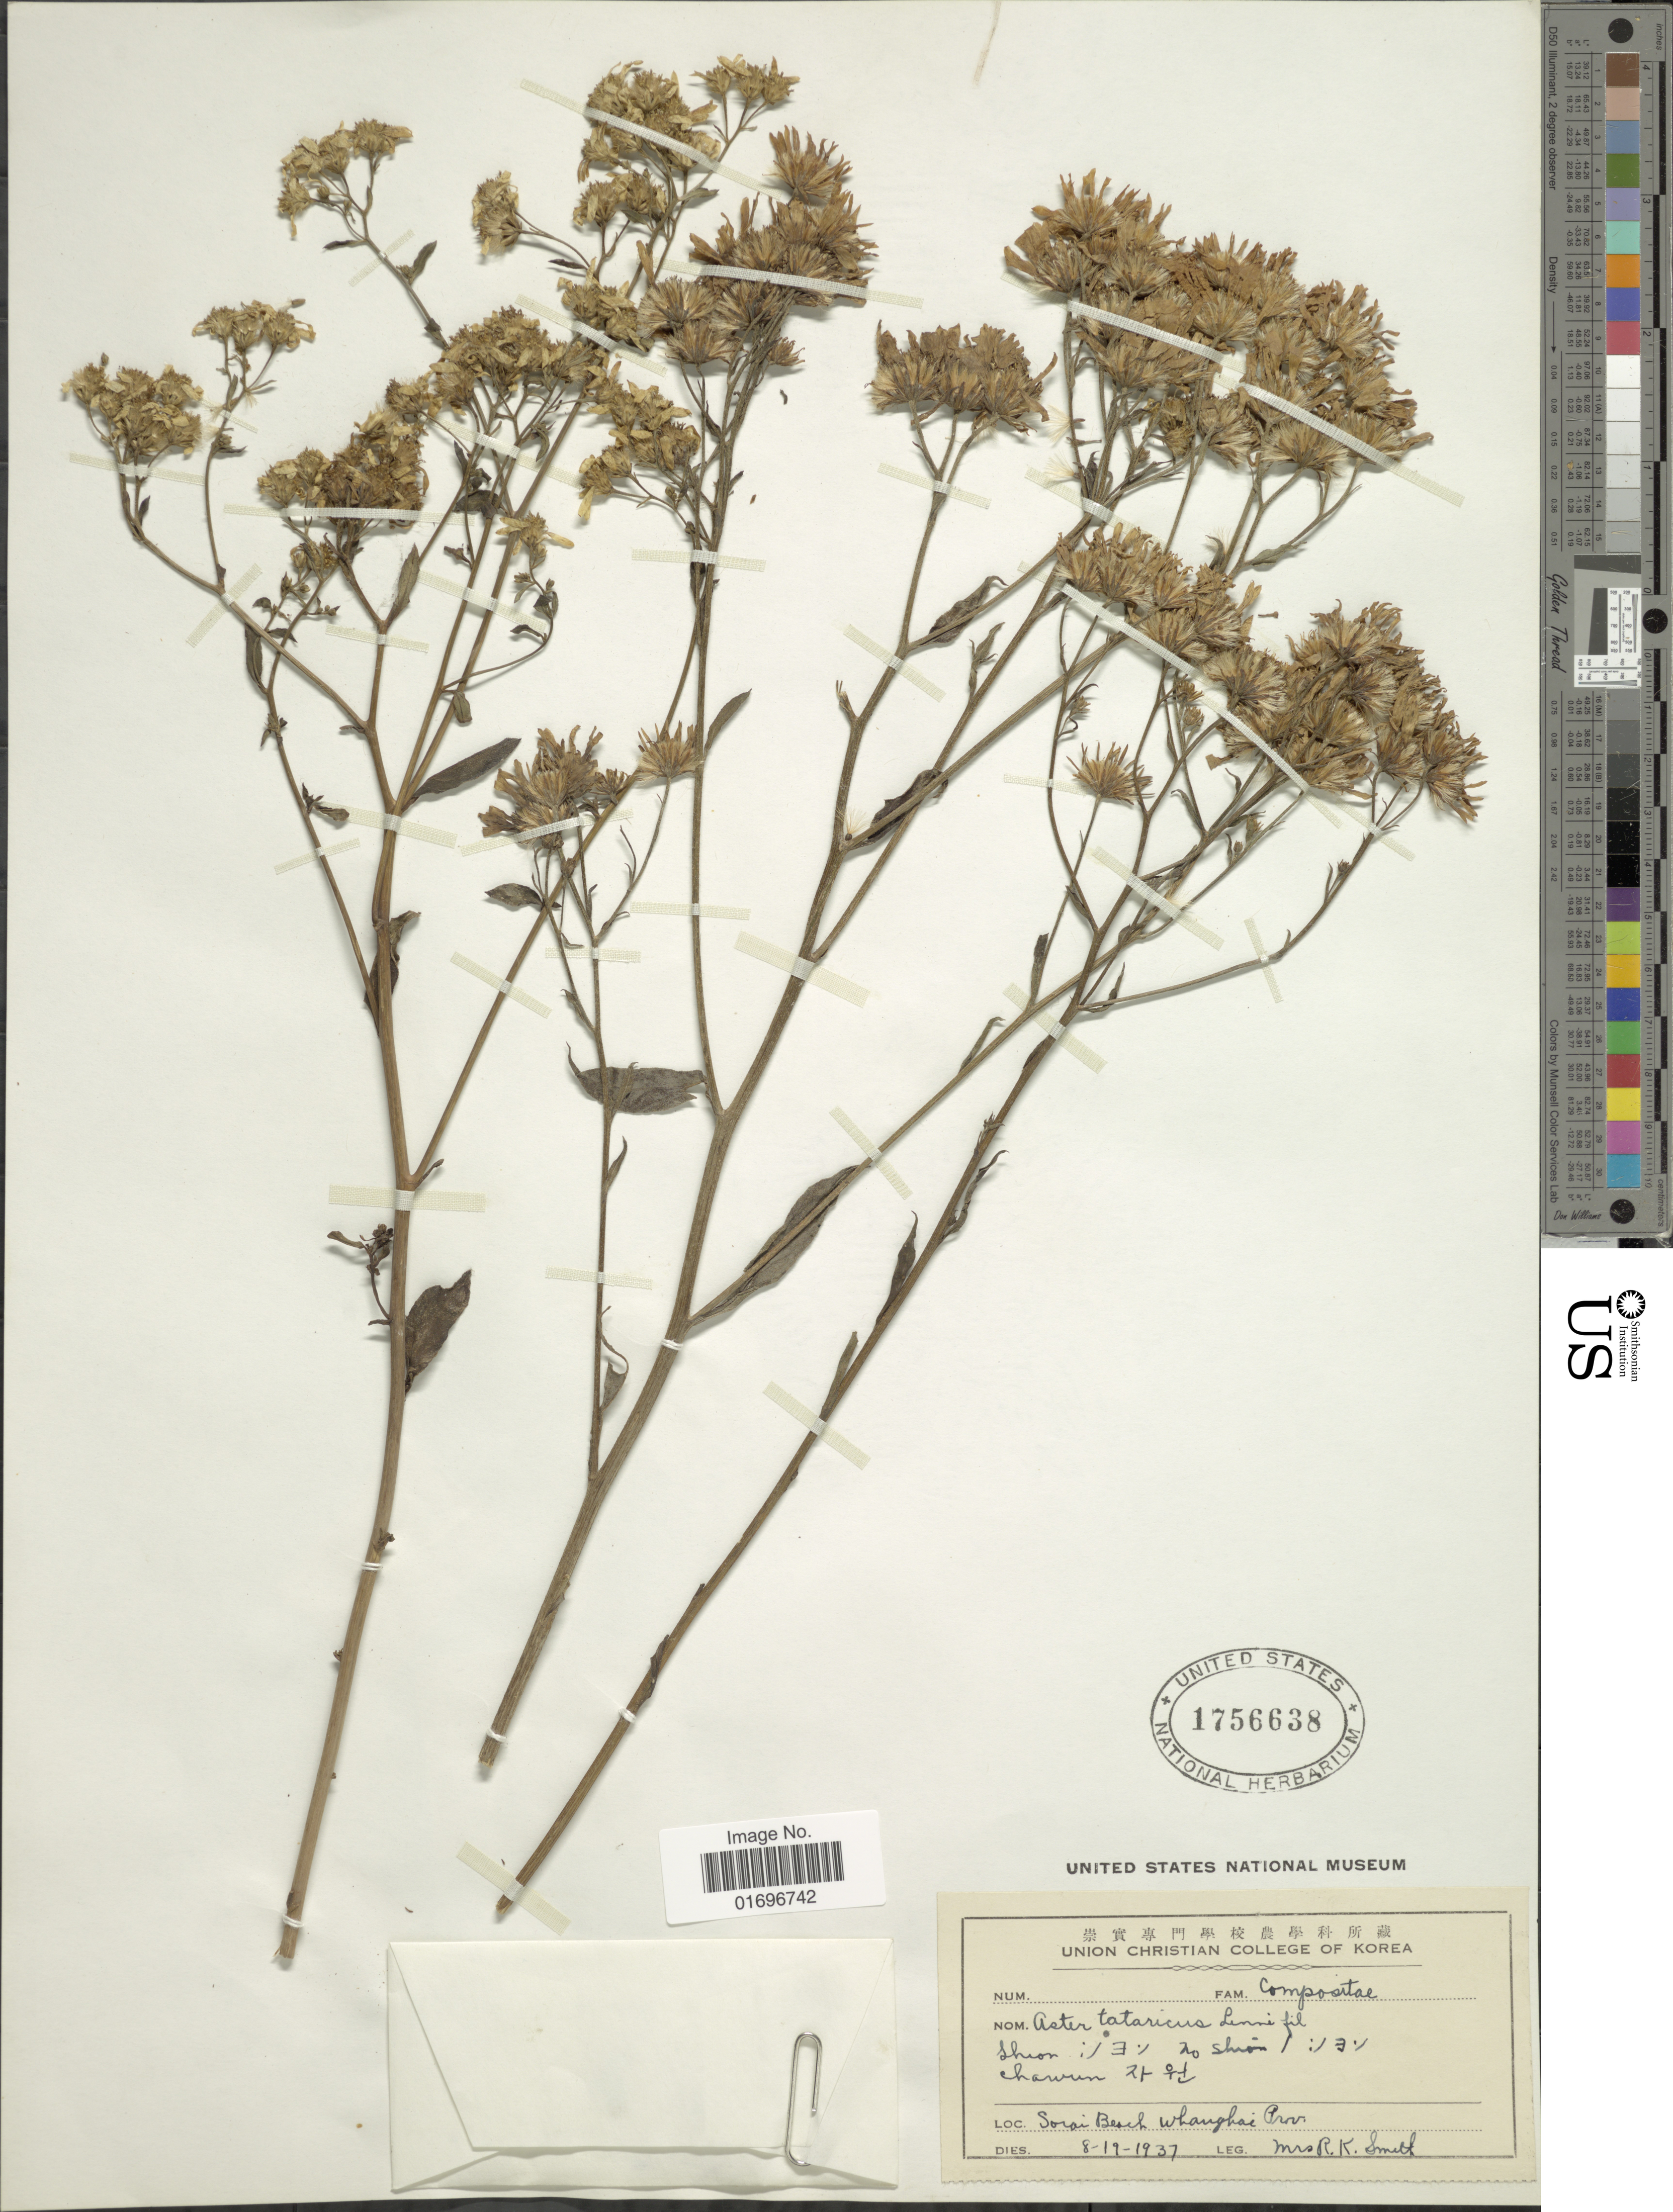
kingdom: Plantae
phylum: Tracheophyta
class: Magnoliopsida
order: Asterales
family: Asteraceae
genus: Aster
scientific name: Aster tataricus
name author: L. f.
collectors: R. Smith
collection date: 1937-08-19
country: North Korea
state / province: South Hamgyong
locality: Sorai Beach Whanghai Prov.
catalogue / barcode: US 1756638